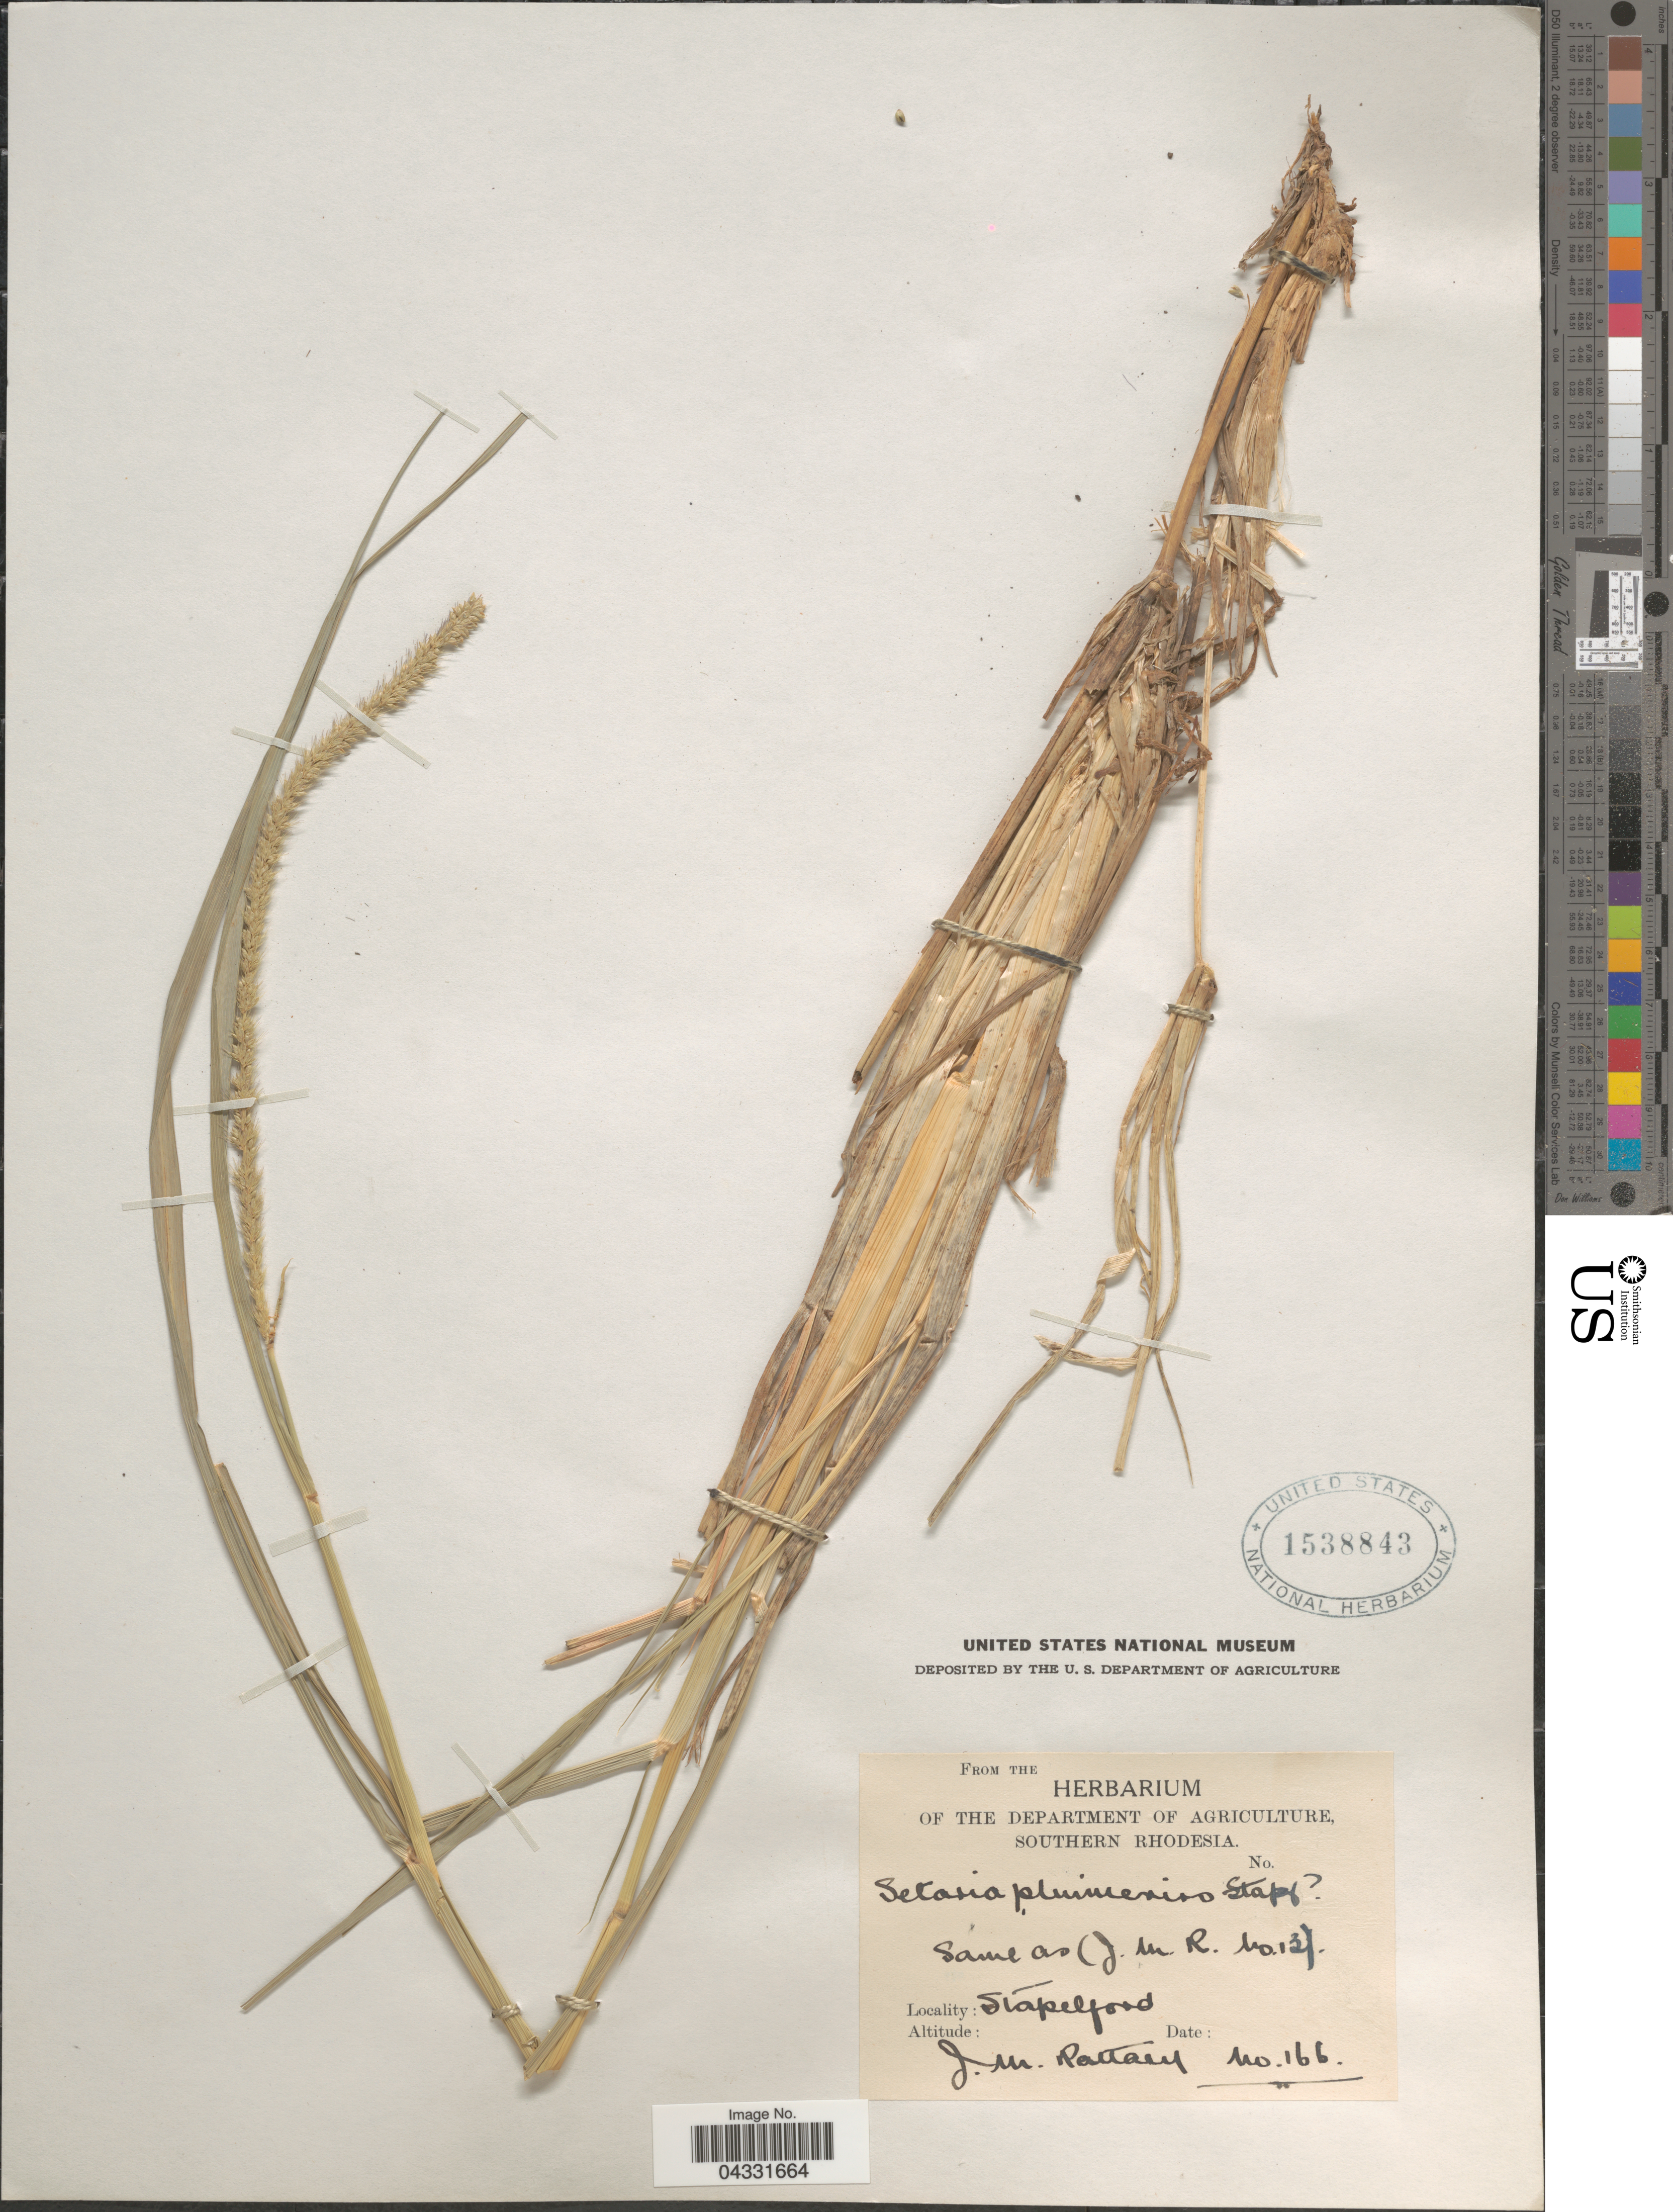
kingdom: Plantae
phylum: Tracheophyta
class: Liliopsida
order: Poales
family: Poaceae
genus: Setaria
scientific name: Setaria nigrirostris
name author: (Nees) Durand & Schinz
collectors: J. Rattray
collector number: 166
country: Zimbabwe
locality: Stapelford.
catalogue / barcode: US 1538843